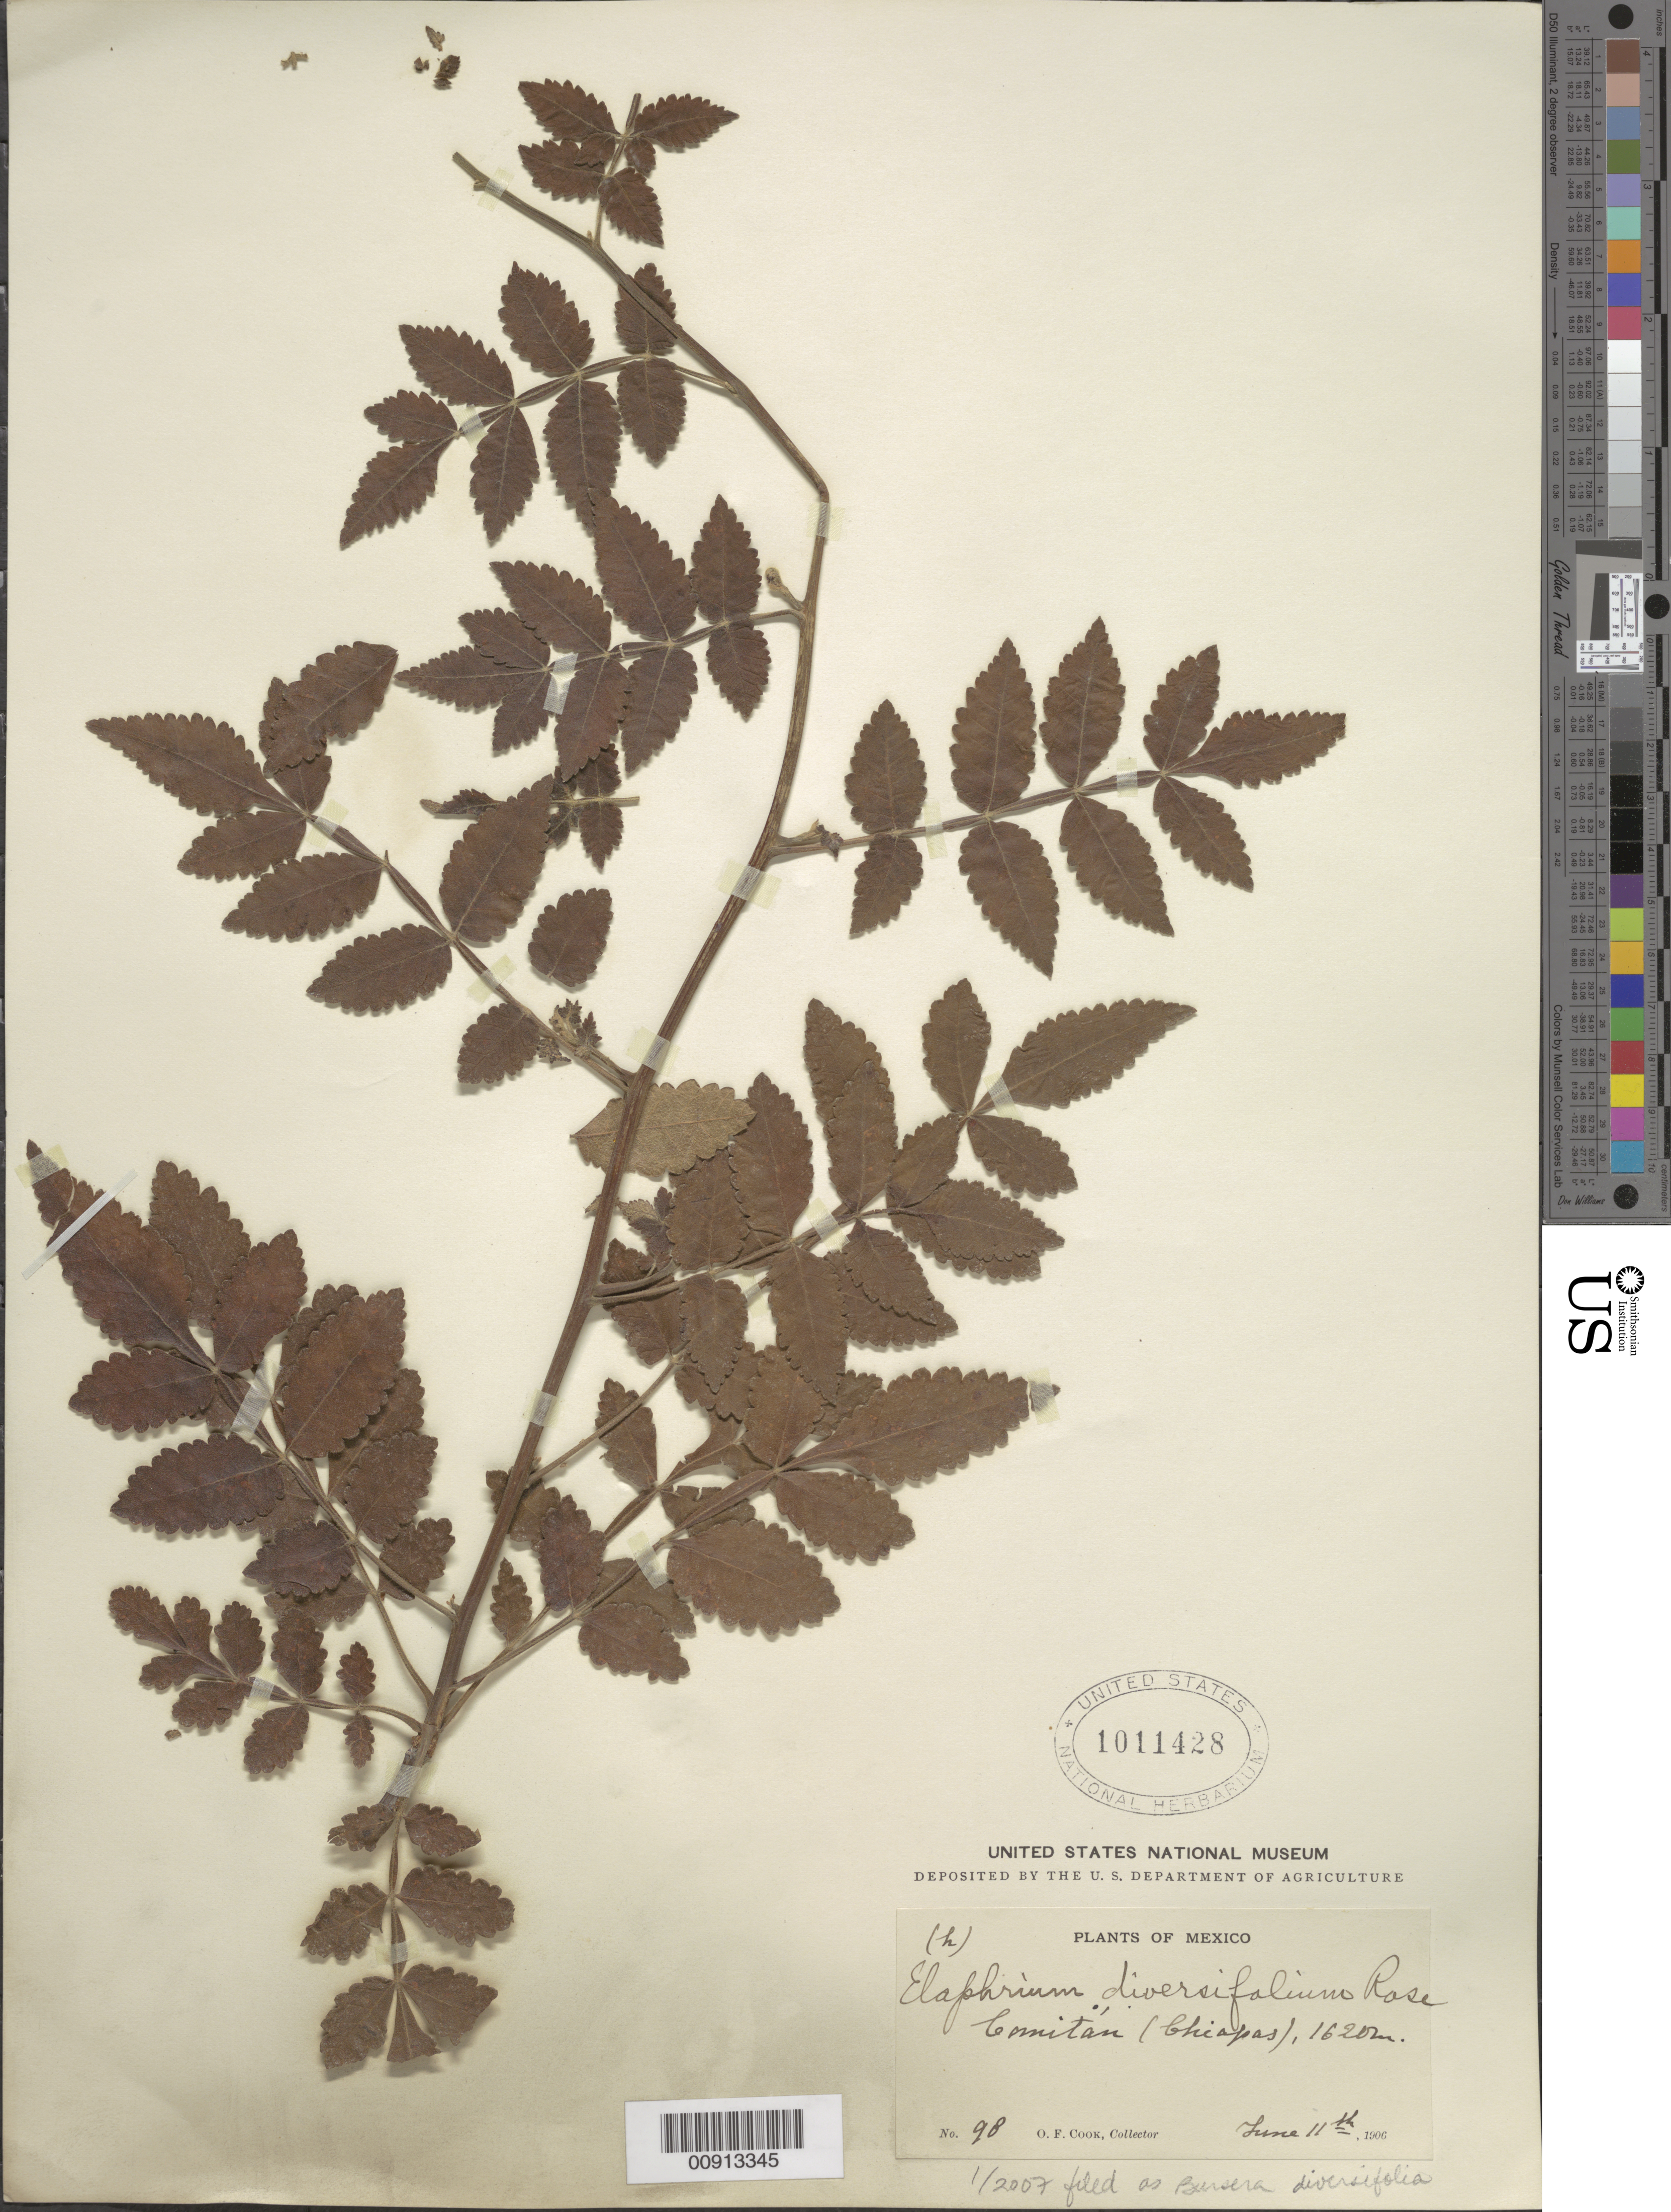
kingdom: Plantae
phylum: Tracheophyta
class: Magnoliopsida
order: Sapindales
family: Burseraceae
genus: Bursera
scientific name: Bursera diversifolia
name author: Rose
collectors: O. F. Cook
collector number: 98 (h)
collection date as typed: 11 Jun 1906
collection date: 1906-06-11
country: Mexico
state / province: Chiapas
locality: Comitán (Chiapas).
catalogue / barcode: US 1011428